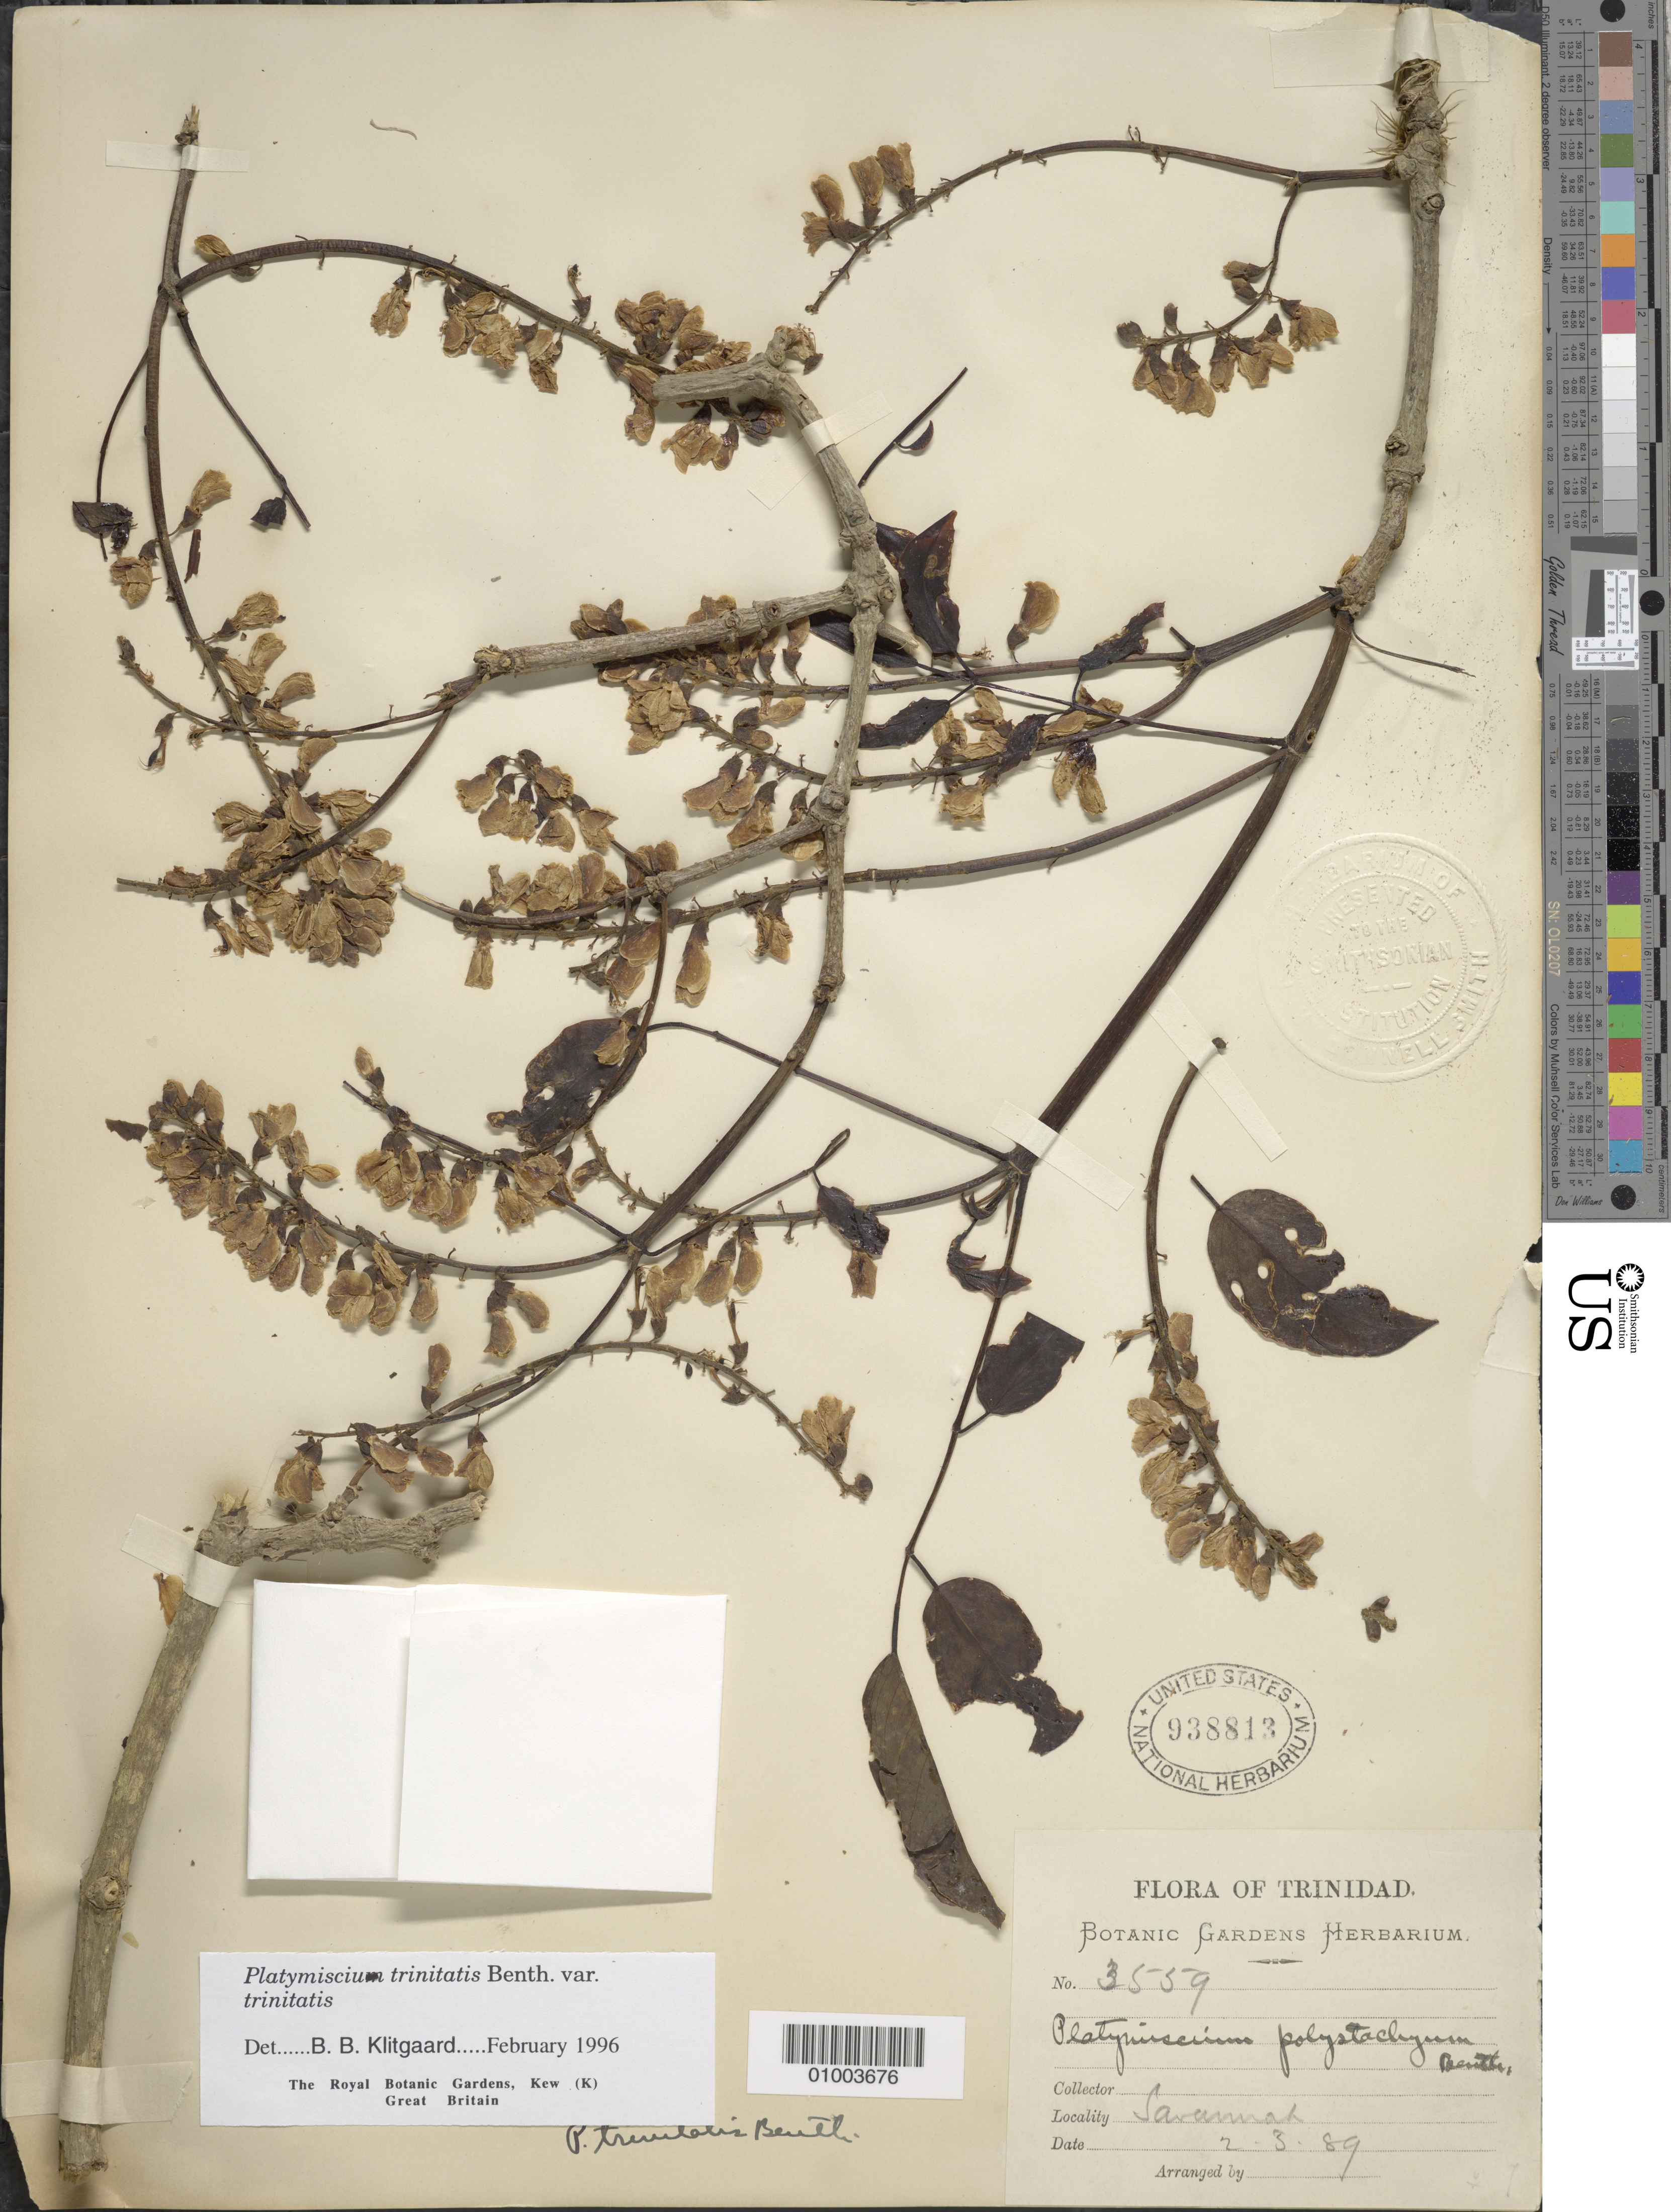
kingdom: Plantae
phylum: Tracheophyta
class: Magnoliopsida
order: Fabales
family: Fabaceae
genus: Platymiscium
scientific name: Platymiscium trinitatis var. trinitatis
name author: Benth.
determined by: Klitgaard, B. B.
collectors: Botanic Gardens Herbarium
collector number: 3559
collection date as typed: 03 Feb 1889 or 02 Mar 1889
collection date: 1889-02-03 or 1889-03-02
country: Trinidad and Tobago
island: Trinidad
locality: Savannah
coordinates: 0 N, 0 E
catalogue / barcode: US 938813